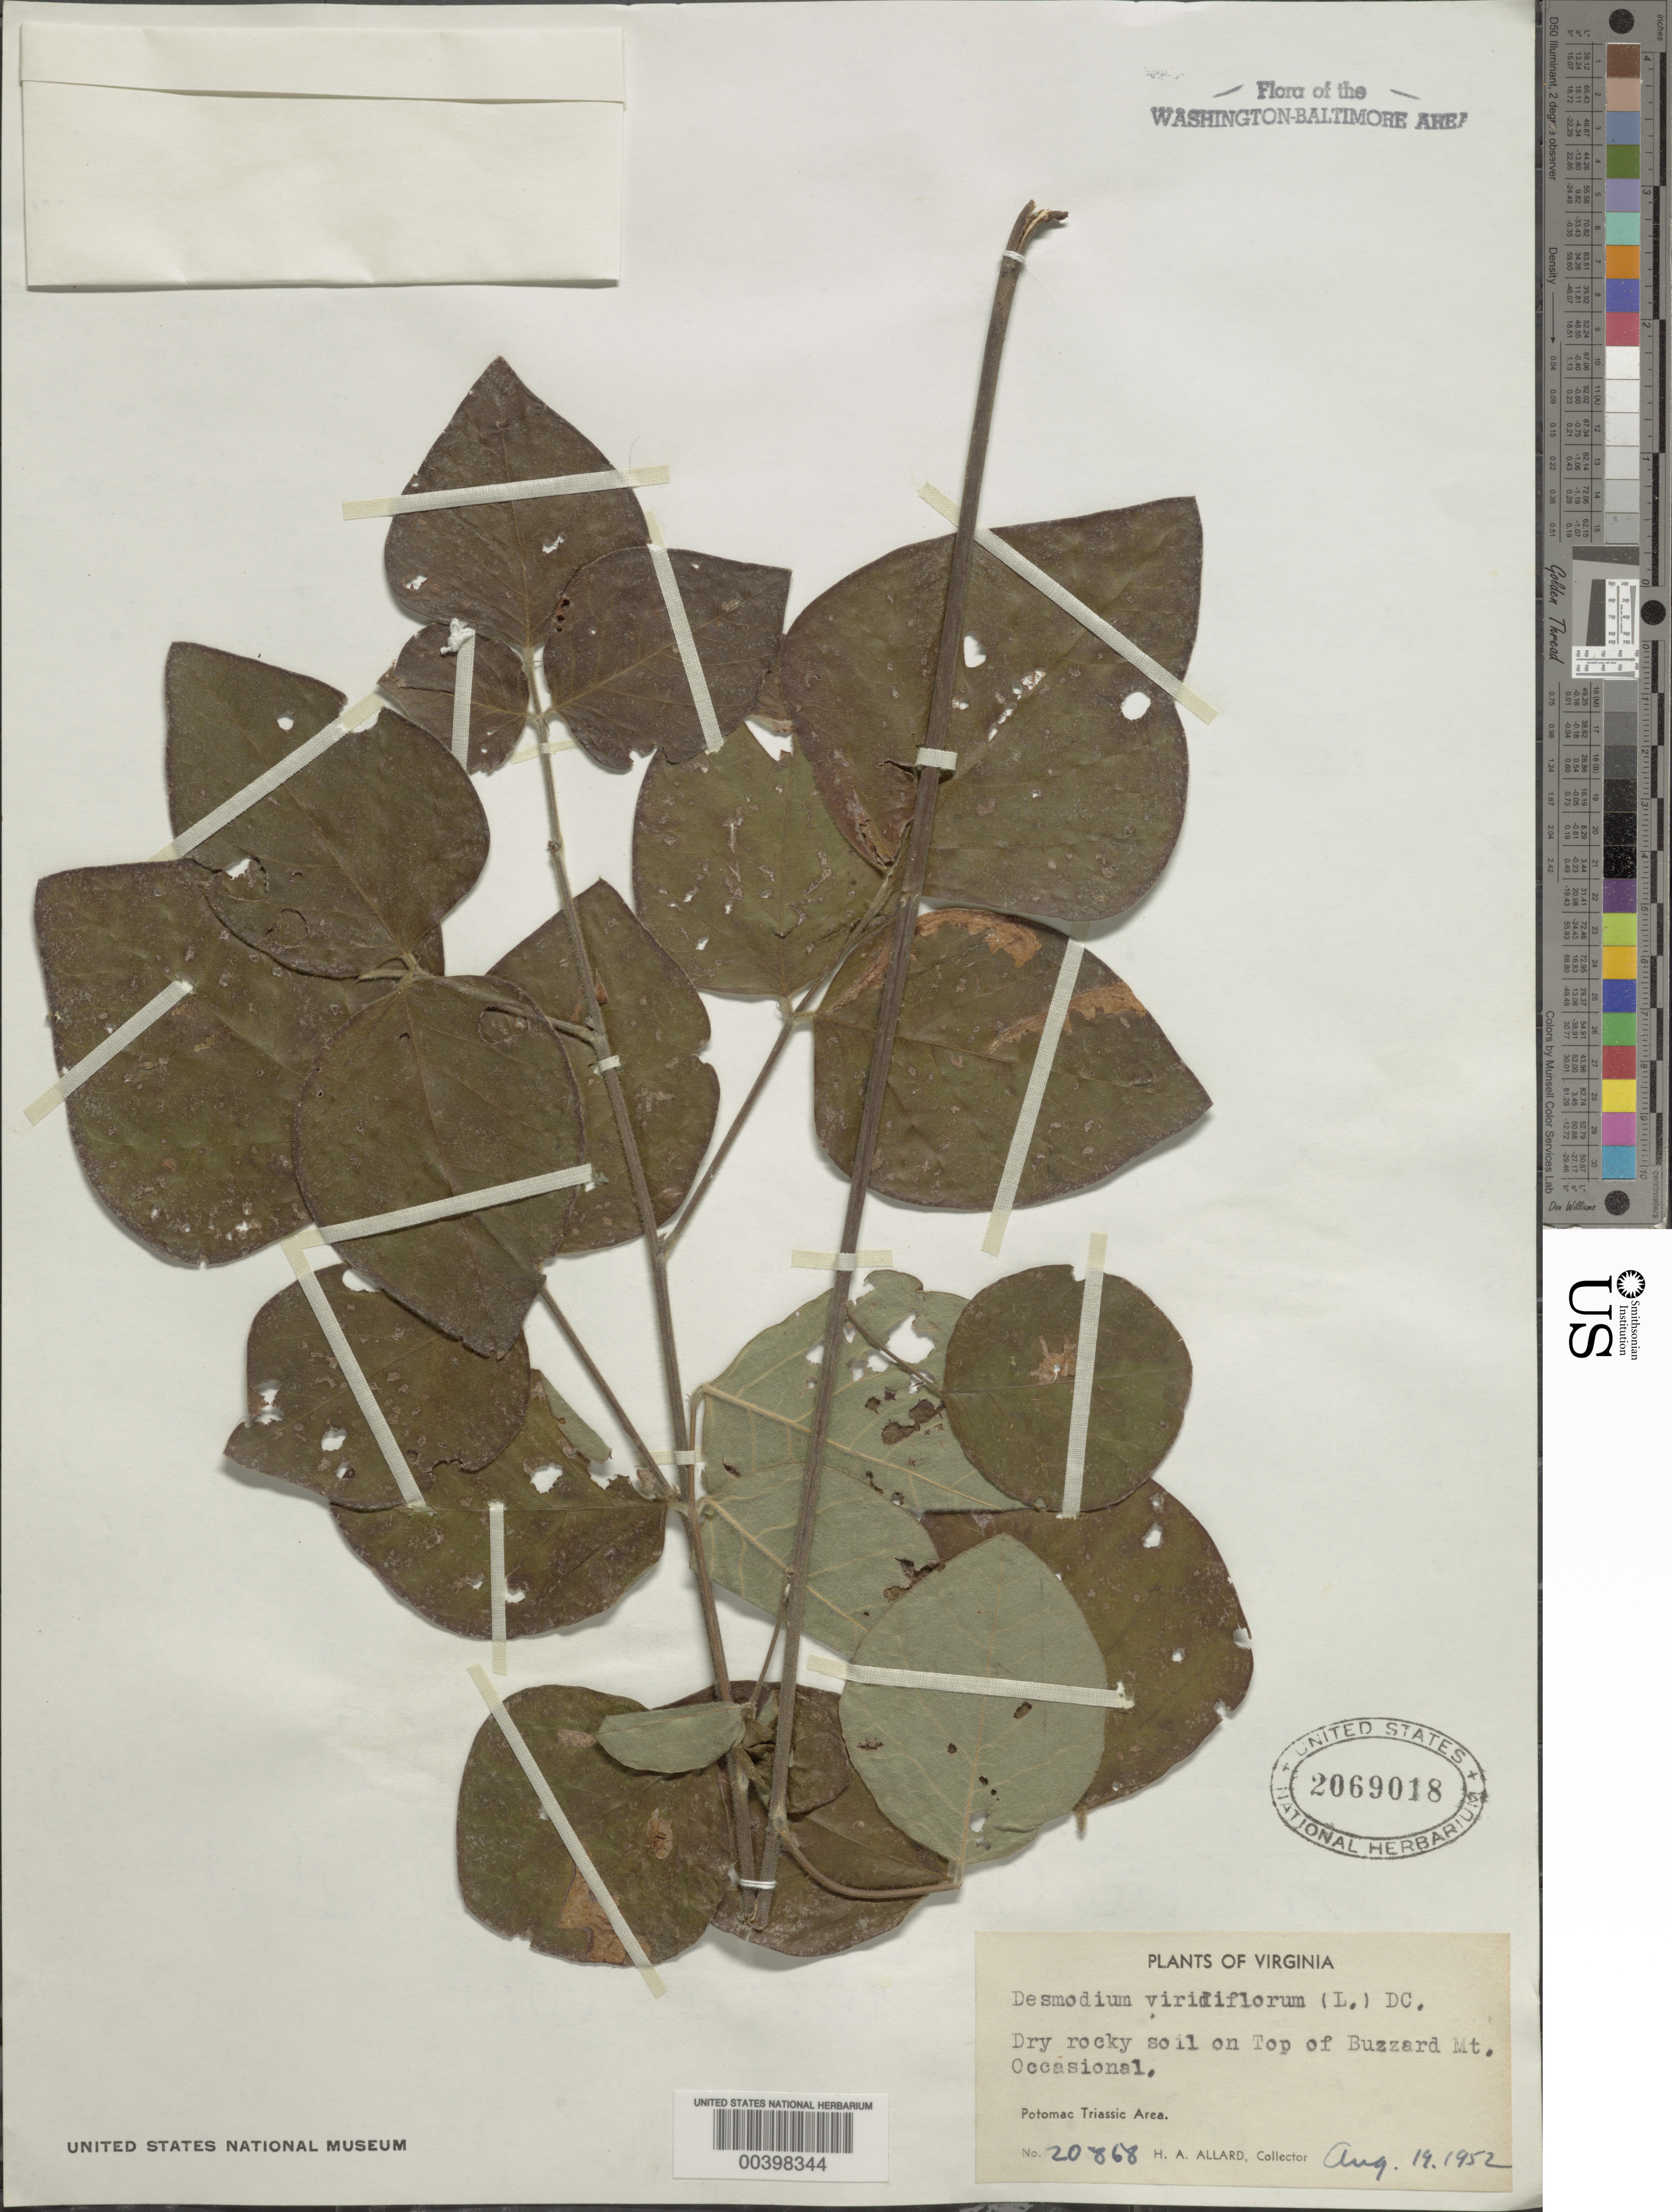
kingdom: Plantae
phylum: Tracheophyta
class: Magnoliopsida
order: Fabales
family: Fabaceae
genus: Desmodium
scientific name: Desmodium viridiflorum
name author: (L.) DC.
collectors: H. A. Allard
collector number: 20868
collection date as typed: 19 Aug 1952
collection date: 1952-08-19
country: United States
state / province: Virginia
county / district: Culpeper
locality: Buzzard Mountain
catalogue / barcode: US 2069018